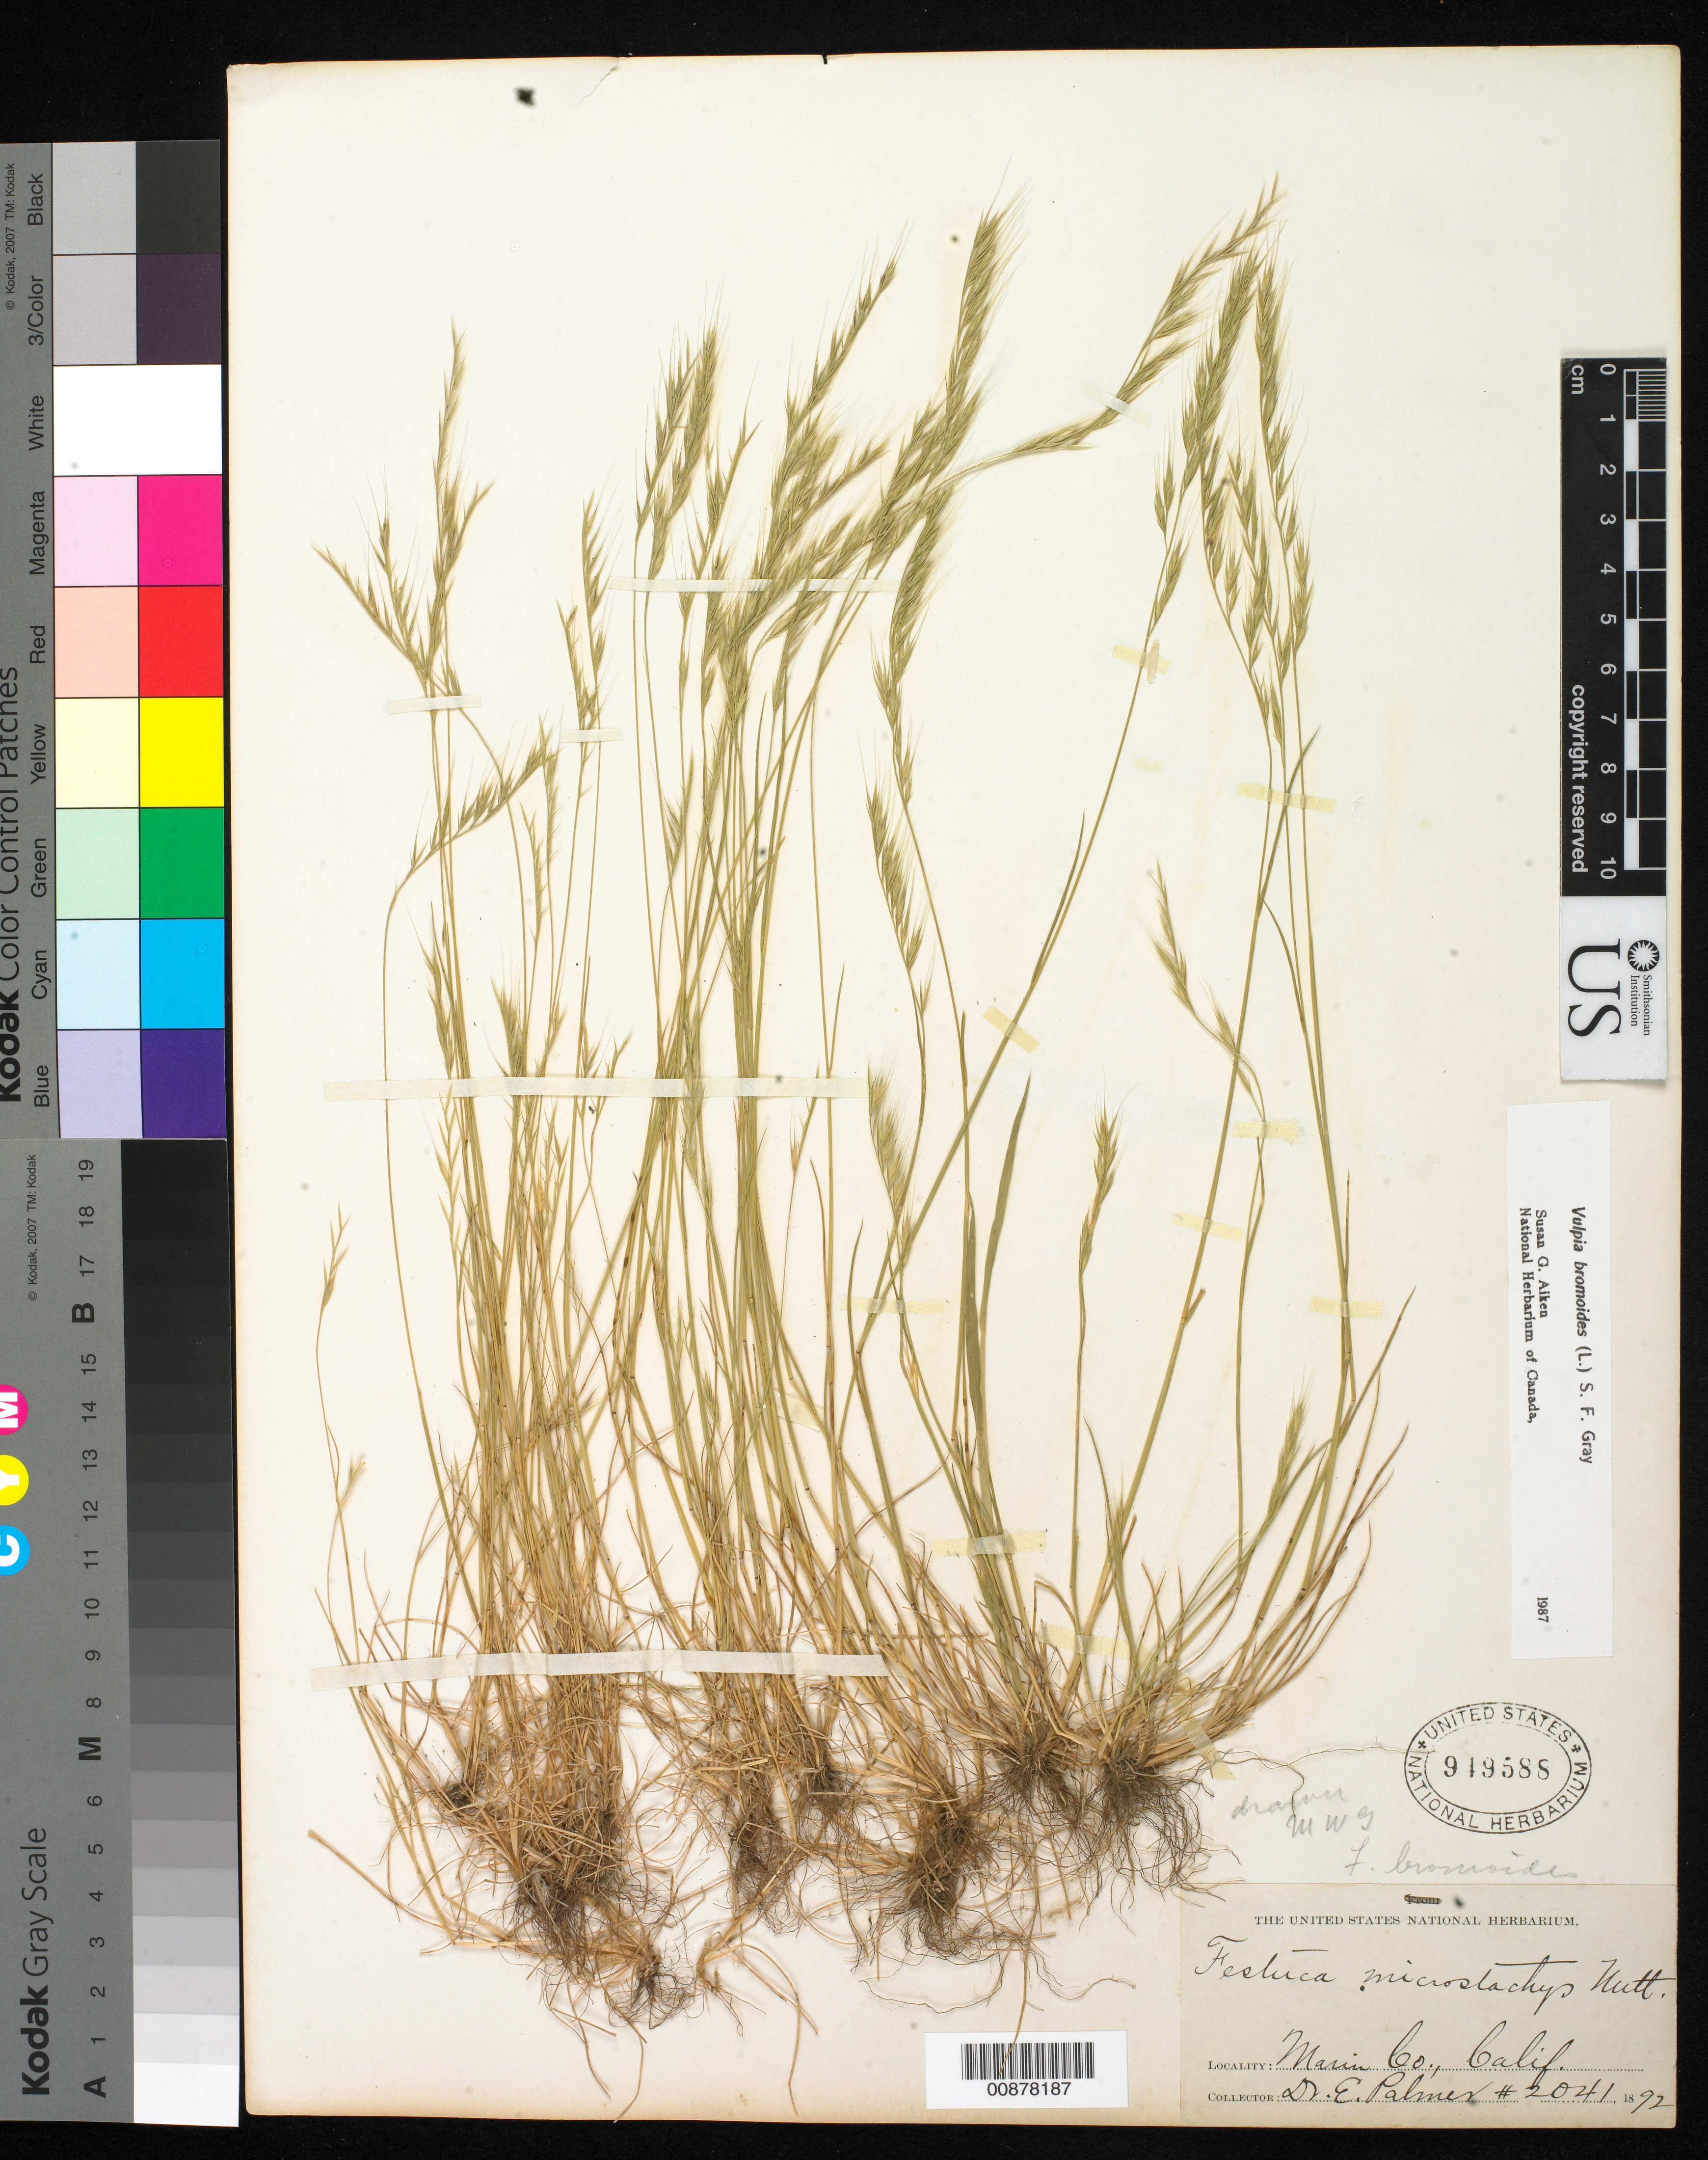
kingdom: Plantae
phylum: Tracheophyta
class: Liliopsida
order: Poales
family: Poaceae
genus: Festuca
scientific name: Festuca bromoides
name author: L.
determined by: Poaceae Reorganization Project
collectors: E. Palmer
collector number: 2041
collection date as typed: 1892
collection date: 1892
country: United States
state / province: California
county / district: Marin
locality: Marin County, California.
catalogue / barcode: US 919588